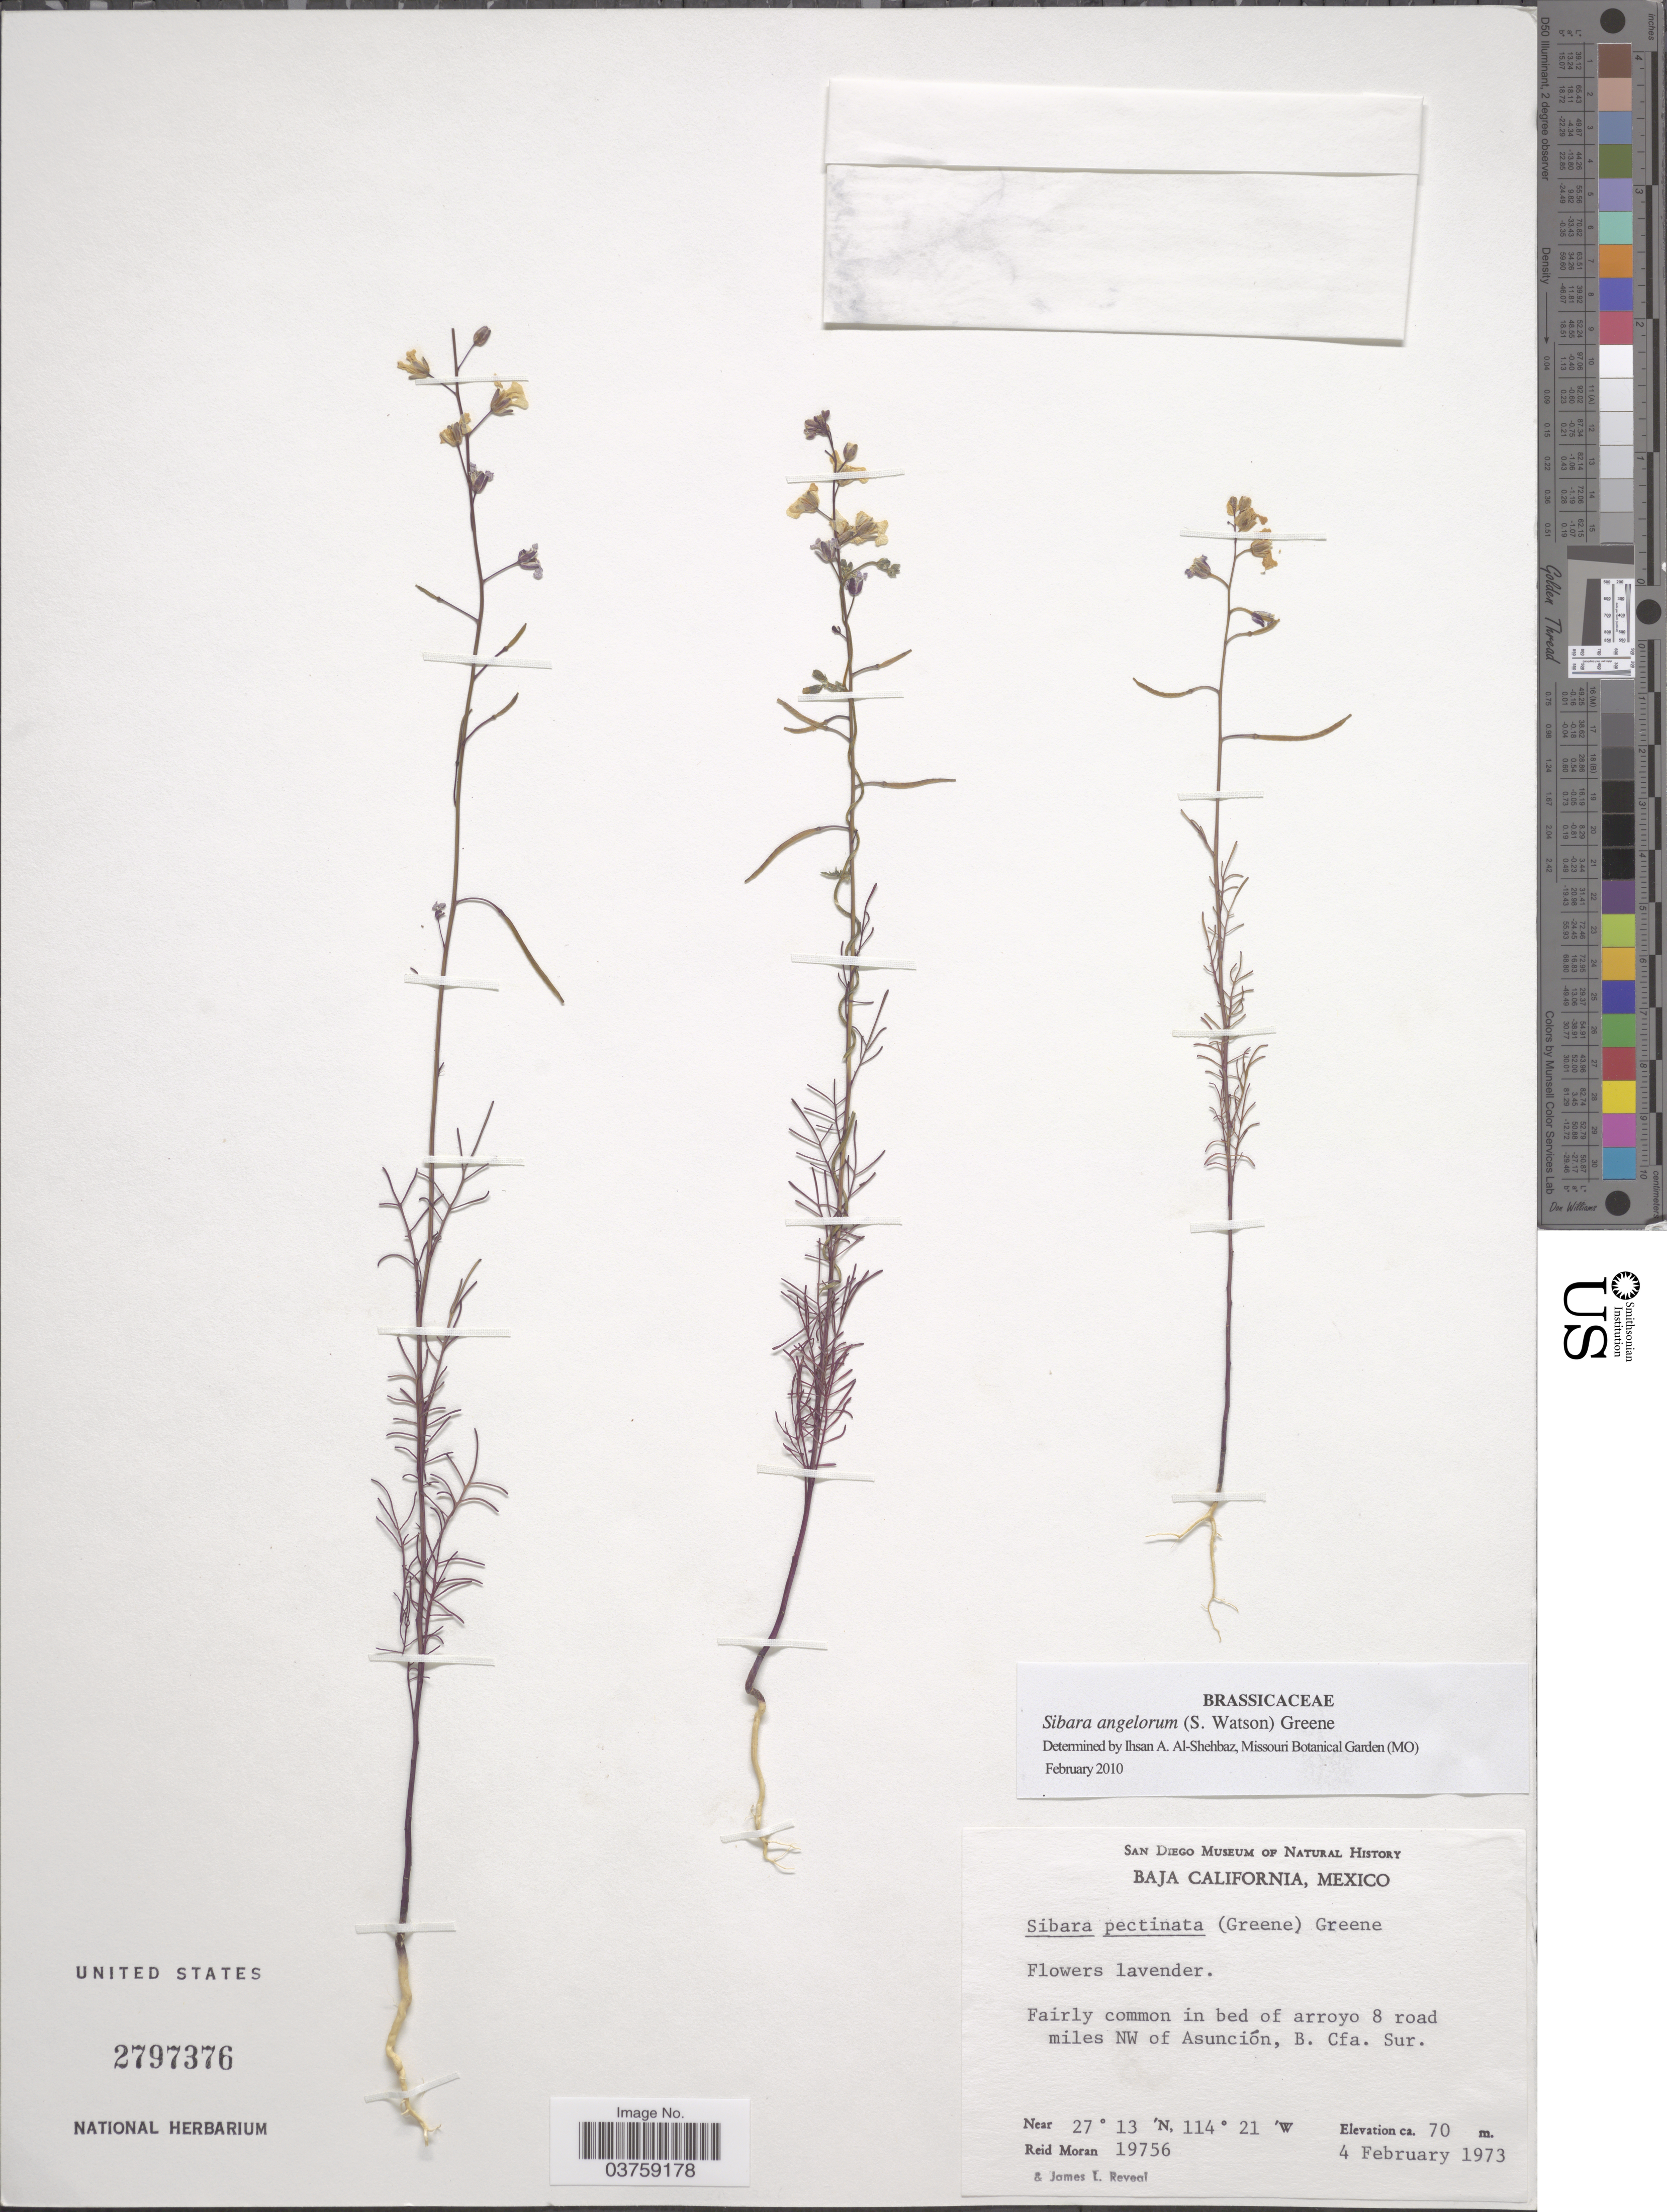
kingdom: Plantae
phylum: Tracheophyta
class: Magnoliopsida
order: Brassicales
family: Brassicaceae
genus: Sibara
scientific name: Sibara angelorum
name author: (S. Watson) Greene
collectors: R. Moran & J. L. Reveal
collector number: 19756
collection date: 1973-02-04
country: Mexico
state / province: Baja California Sur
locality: In bed of arroyo 8 road mile NW of Asunción.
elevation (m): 70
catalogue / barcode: US 2797376